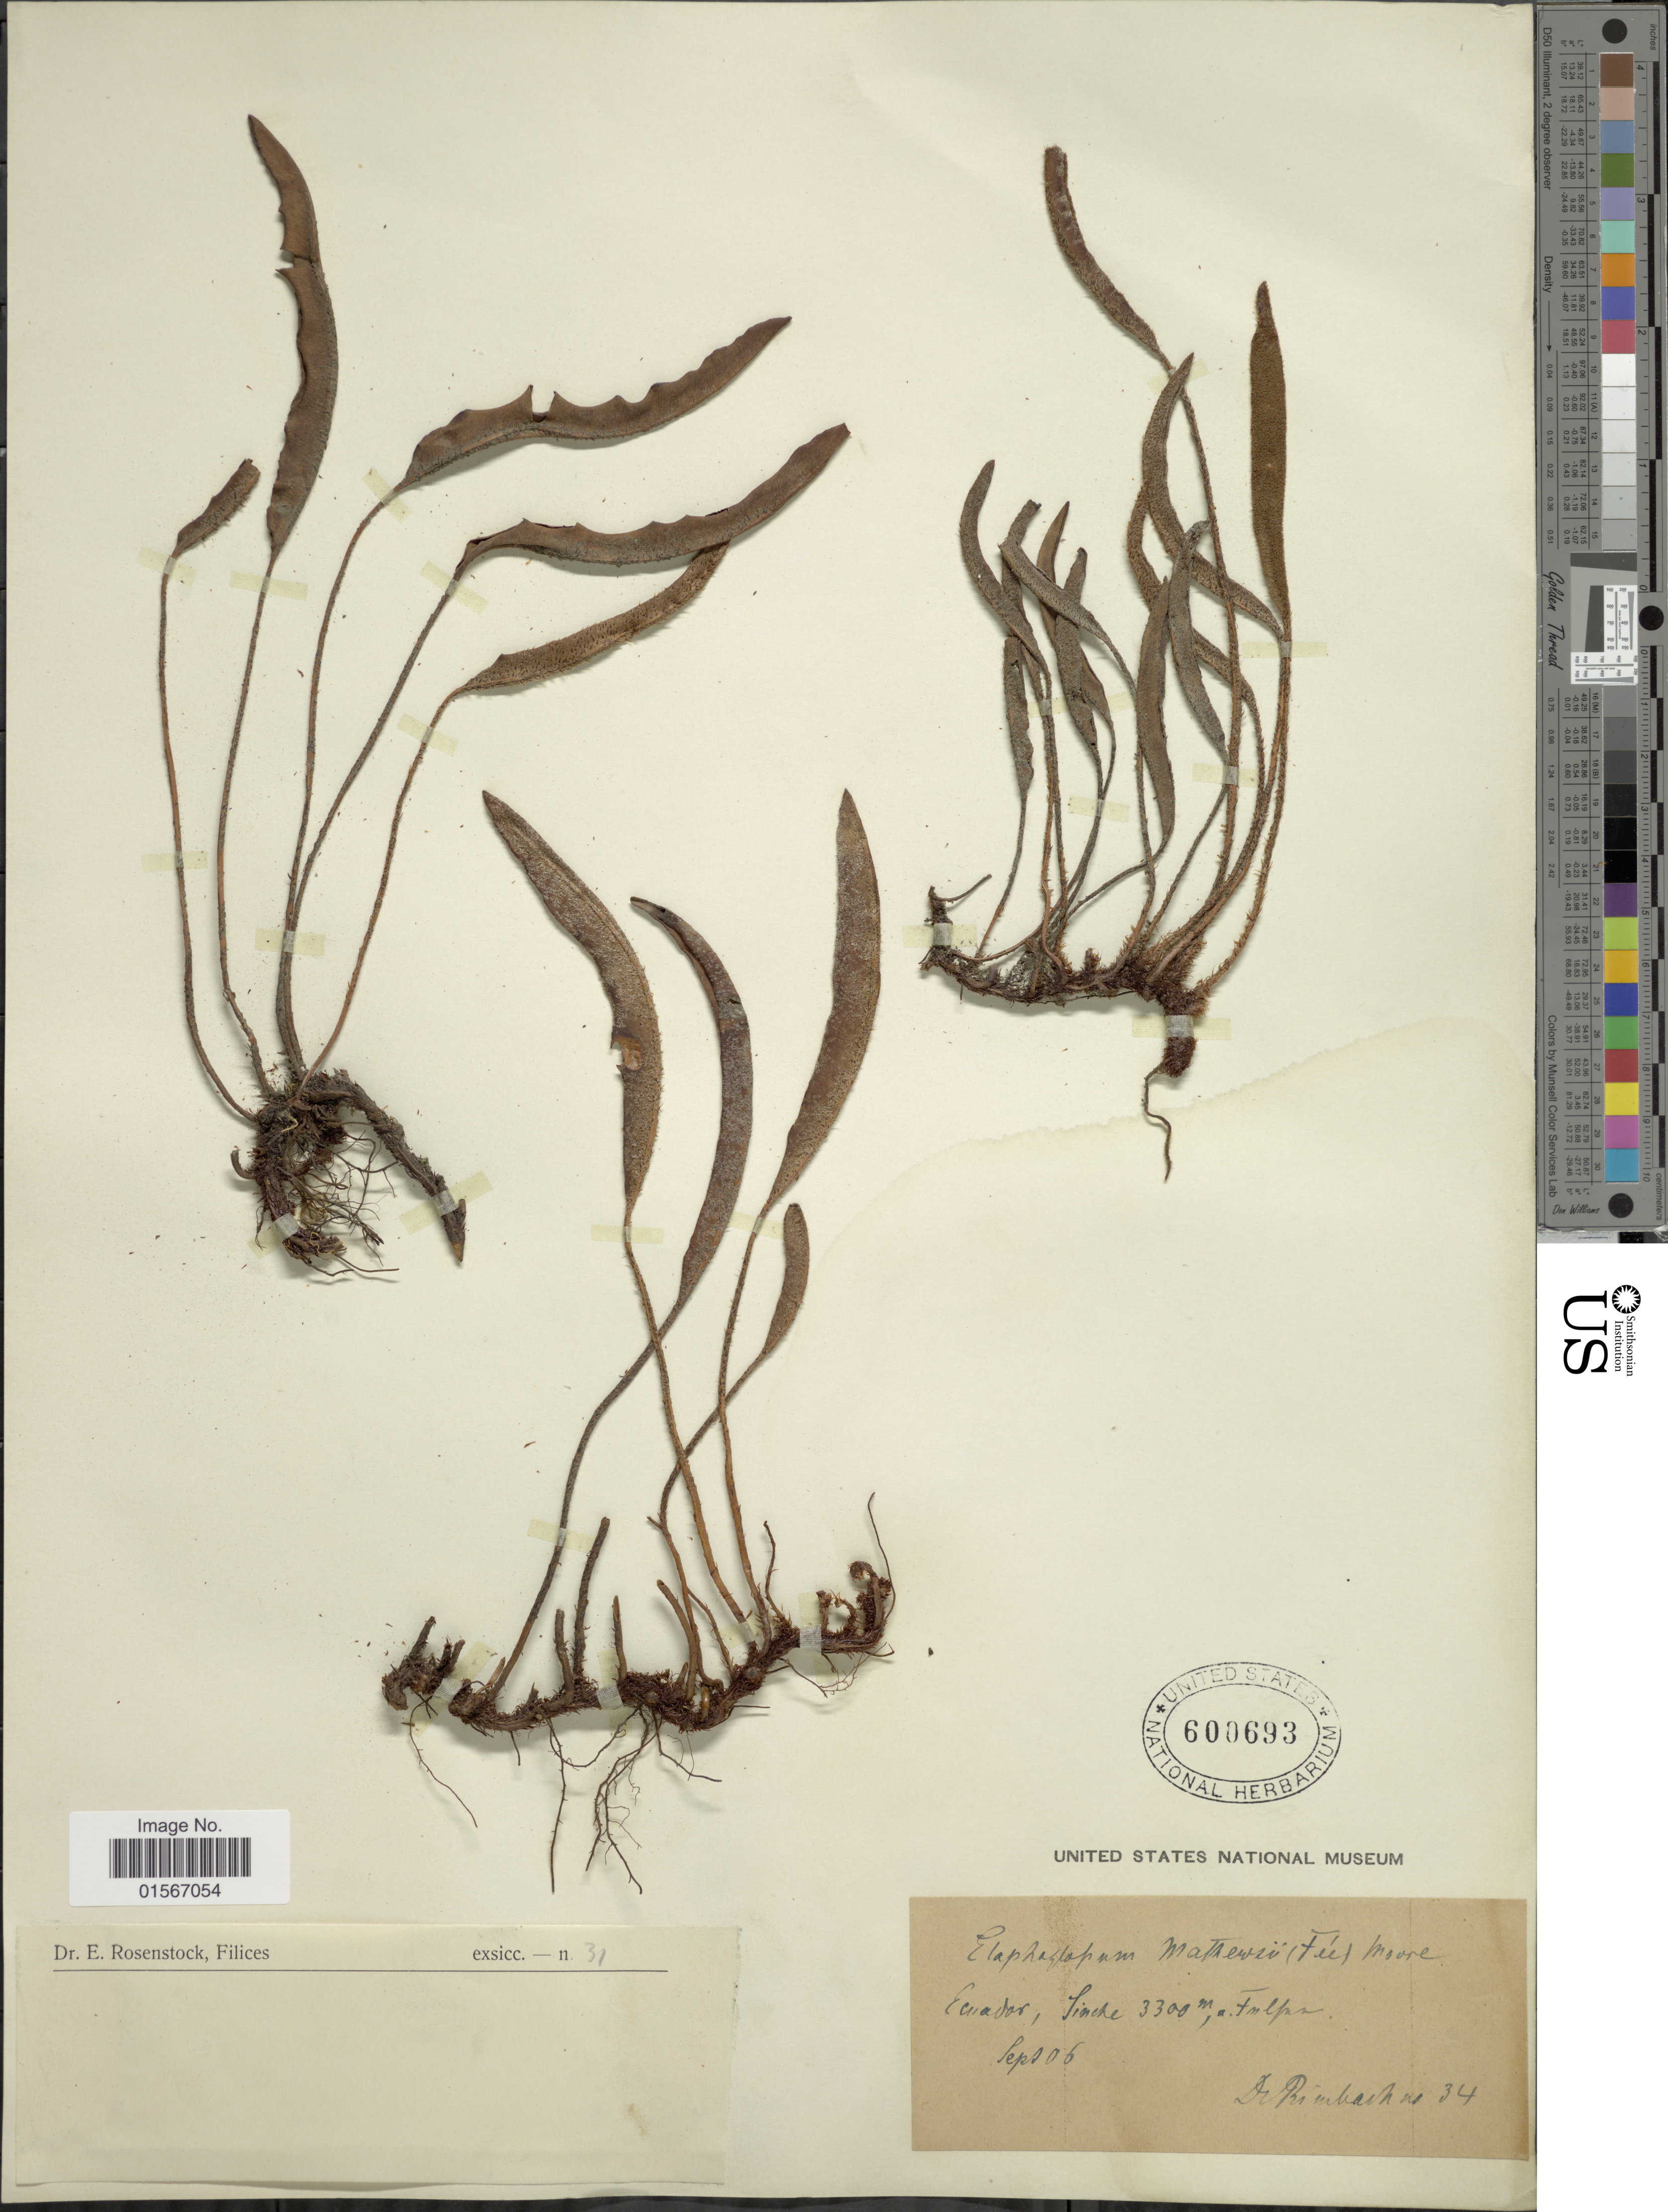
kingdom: Plantae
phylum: Tracheophyta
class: Polypodiopsida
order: Polypodiales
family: Dryopteridaceae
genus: Elaphoglossum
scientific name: Elaphoglossum mathewsii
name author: (Fée) T. Moore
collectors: Rimbach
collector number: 34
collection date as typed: Transcribed d/m/y: /9/6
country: Ecuador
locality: Sinche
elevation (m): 3300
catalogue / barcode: US 600693